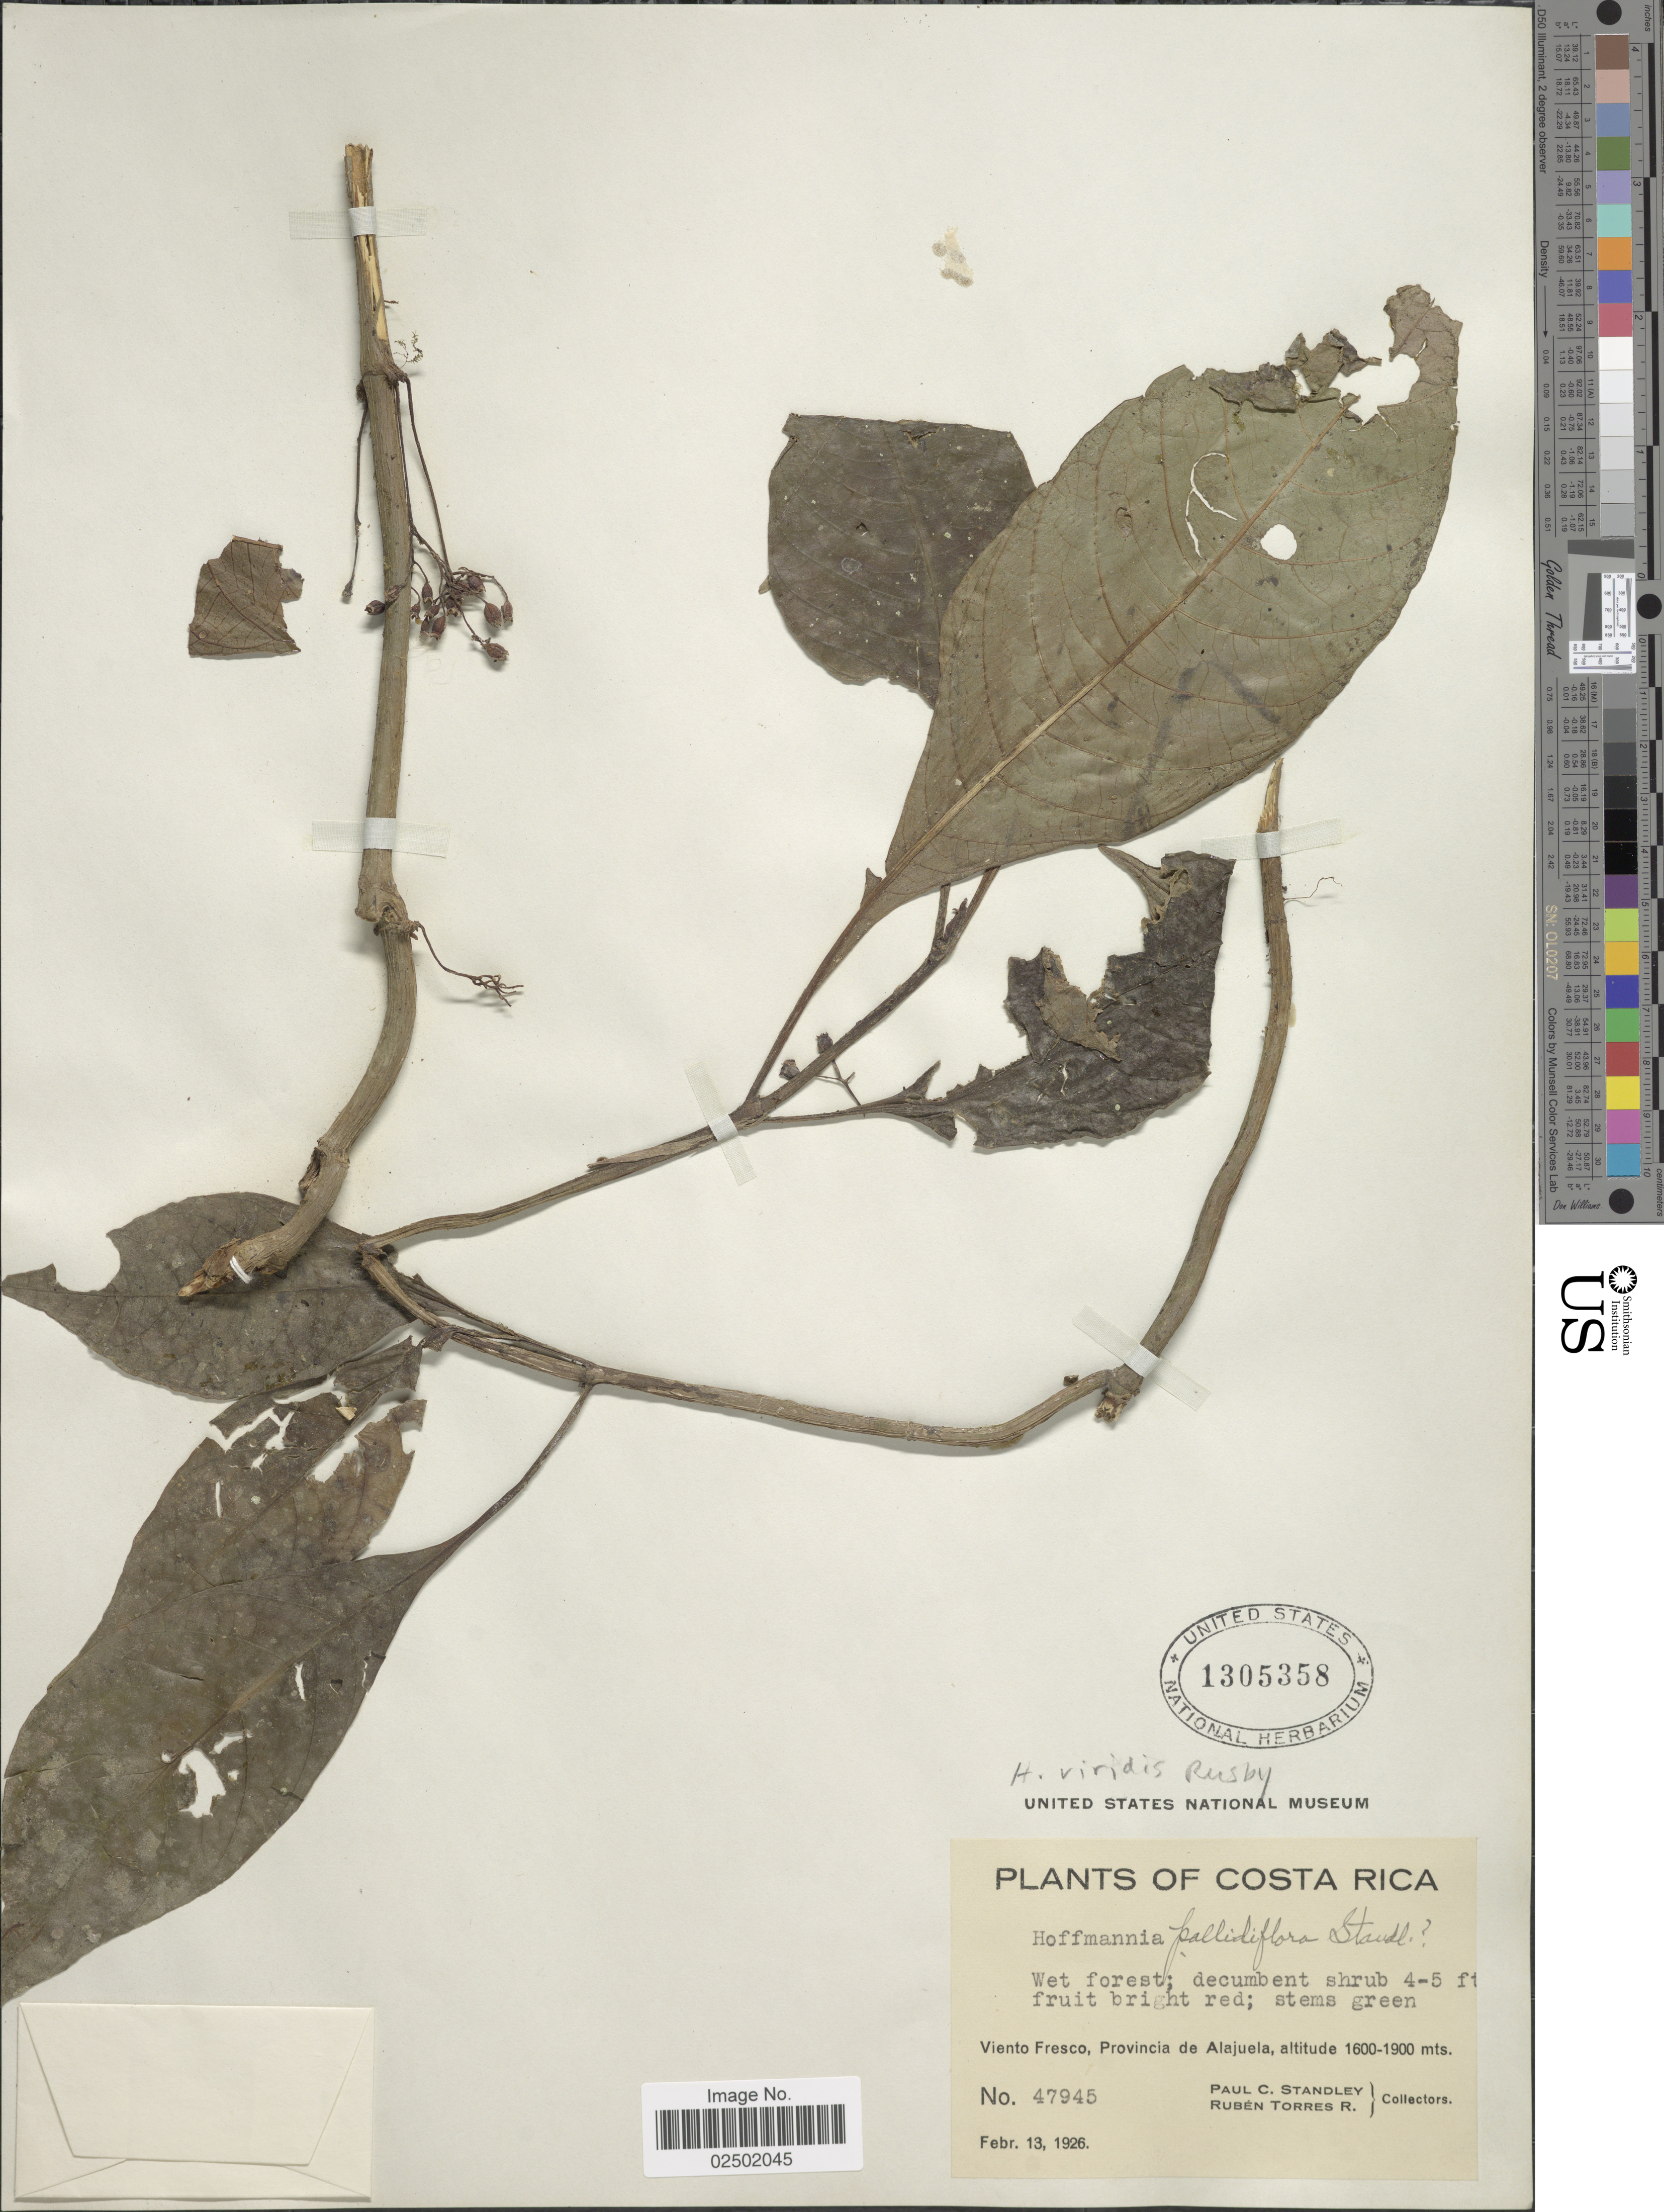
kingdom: Plantae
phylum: Tracheophyta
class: Magnoliopsida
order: Gentianales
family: Rubiaceae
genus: Hoffmannia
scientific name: Hoffmannia viridis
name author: Rusby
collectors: P. C. Standley & R. Torres Rojas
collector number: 47945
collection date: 1926-02-13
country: Costa Rica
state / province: Alajuela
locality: Viento Fresco, Provincia de Alajuela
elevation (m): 1600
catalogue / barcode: US 1305358